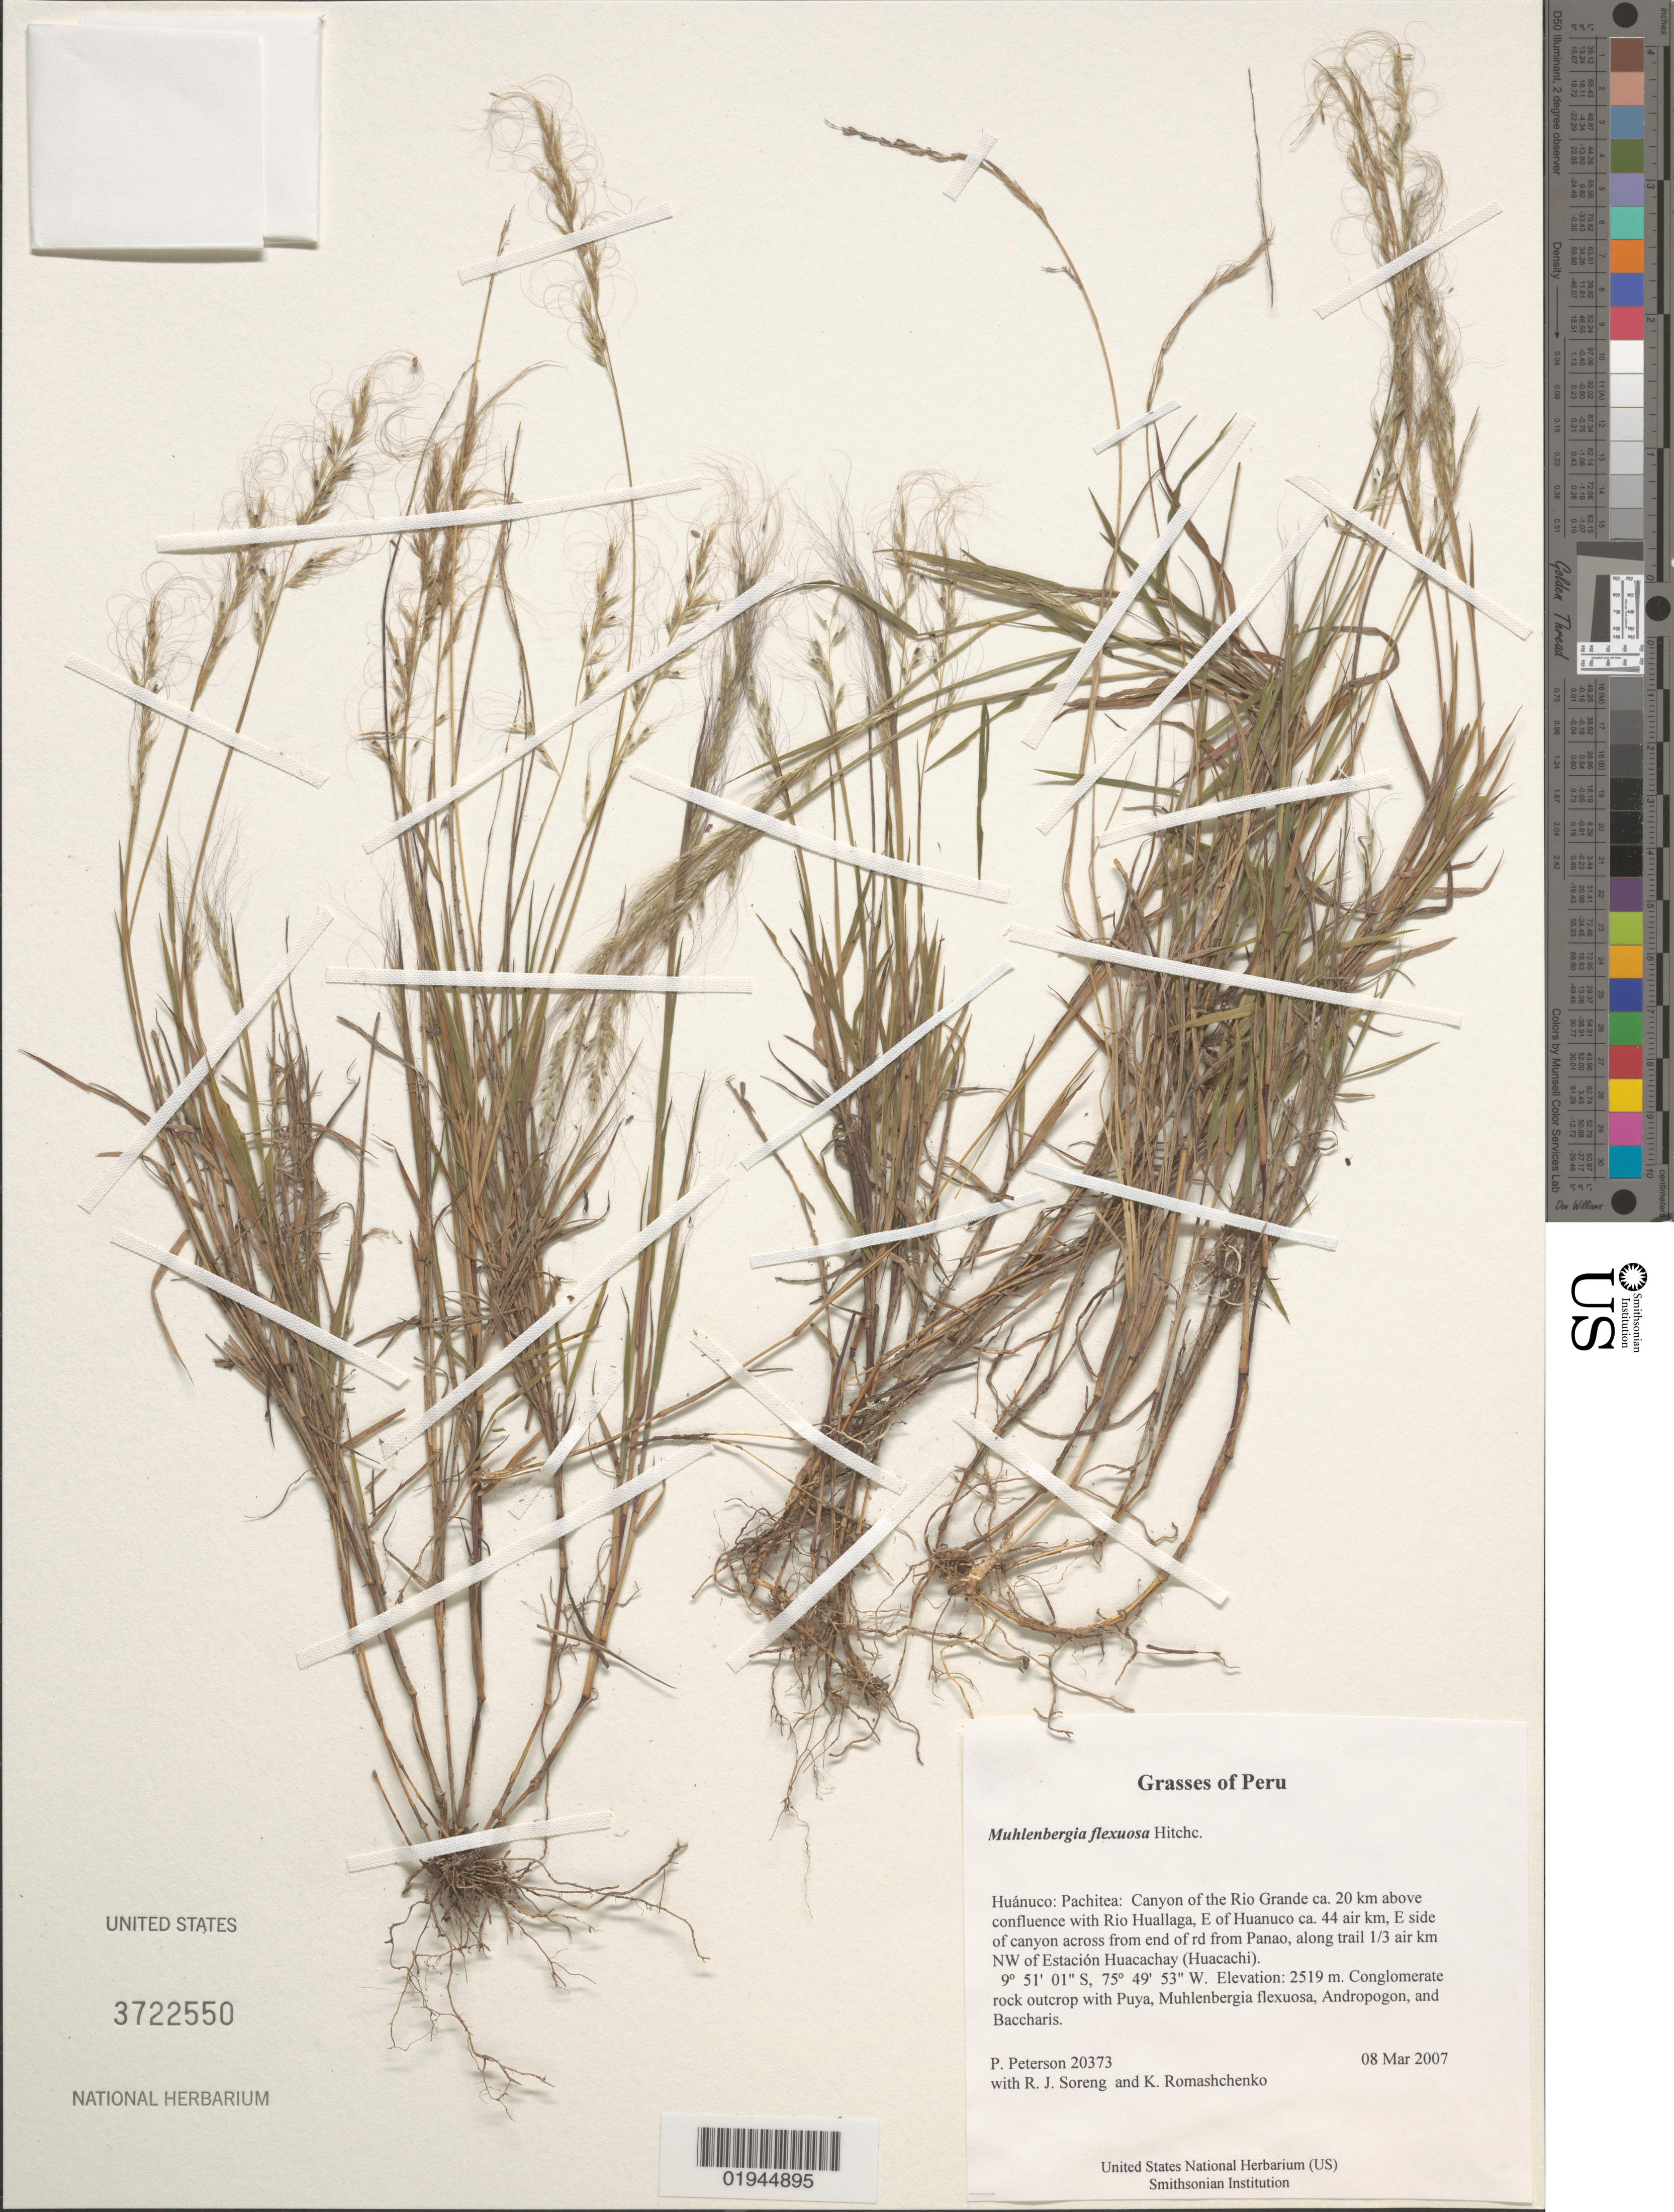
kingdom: Plantae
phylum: Tracheophyta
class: Liliopsida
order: Poales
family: Poaceae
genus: Muhlenbergia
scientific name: Muhlenbergia flexuosa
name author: Hitchc.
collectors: P. M. Peterson, R. J. Soreng & K. Romashchenko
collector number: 20373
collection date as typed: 08 Mar 2007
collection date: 2007-03-08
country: Peru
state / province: Huánuco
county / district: Pachitea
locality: Canyon of the Rio Grande ca. 20 km above confluence with Rio Huallaga, E of Huanuco ca. 44 air km, E side of canyon across from end of rd from Panao, along trail 1/3 air km NW of Estación Huacachay (Huacachi)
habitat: Conglomerate rock outcrop with Puya, Muhlenbergia flexuosa, Andropogon, and Baccharis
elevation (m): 2519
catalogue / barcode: US 3722550